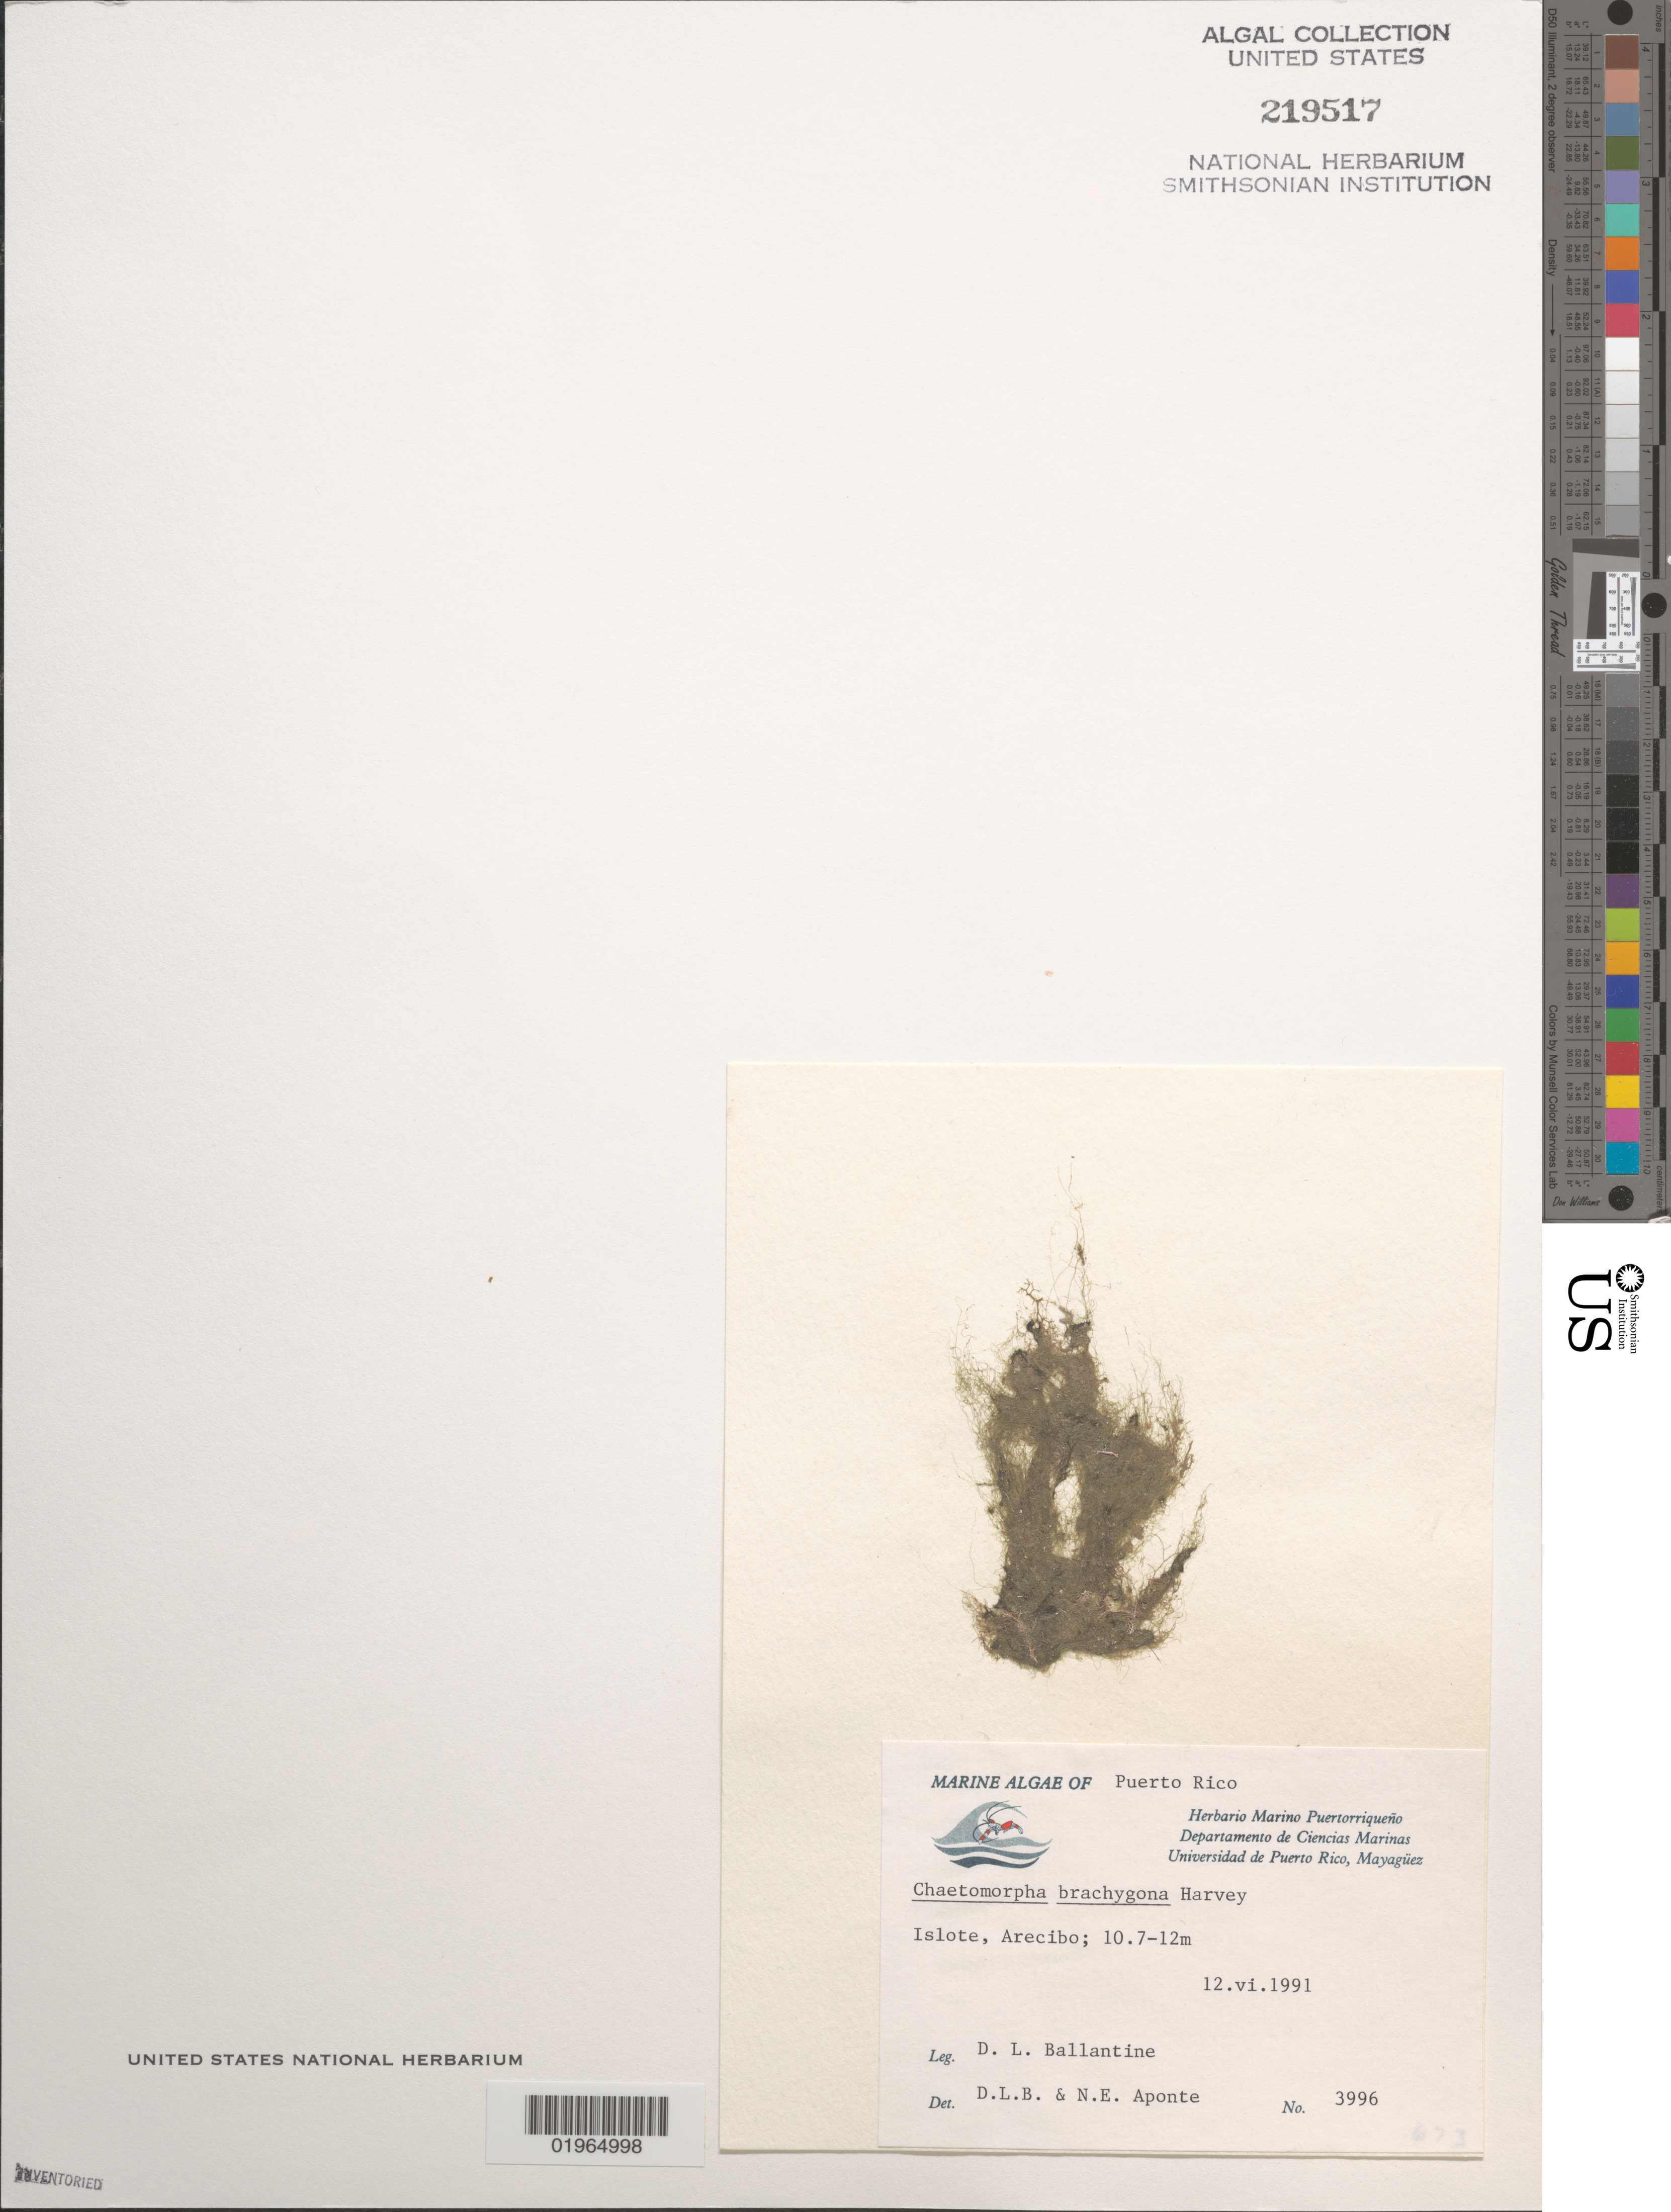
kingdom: Plantae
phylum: Chlorophyta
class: Ulvophyceae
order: Cladophorales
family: Cladophoraceae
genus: Chaetomorpha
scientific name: Chaetomorpha brachygona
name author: Harv.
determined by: Ballantine, D. L.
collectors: D.L. Ballantine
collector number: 3996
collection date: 1991-06-12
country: Puerto Rico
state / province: Arecibo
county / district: Islote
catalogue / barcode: US 219517